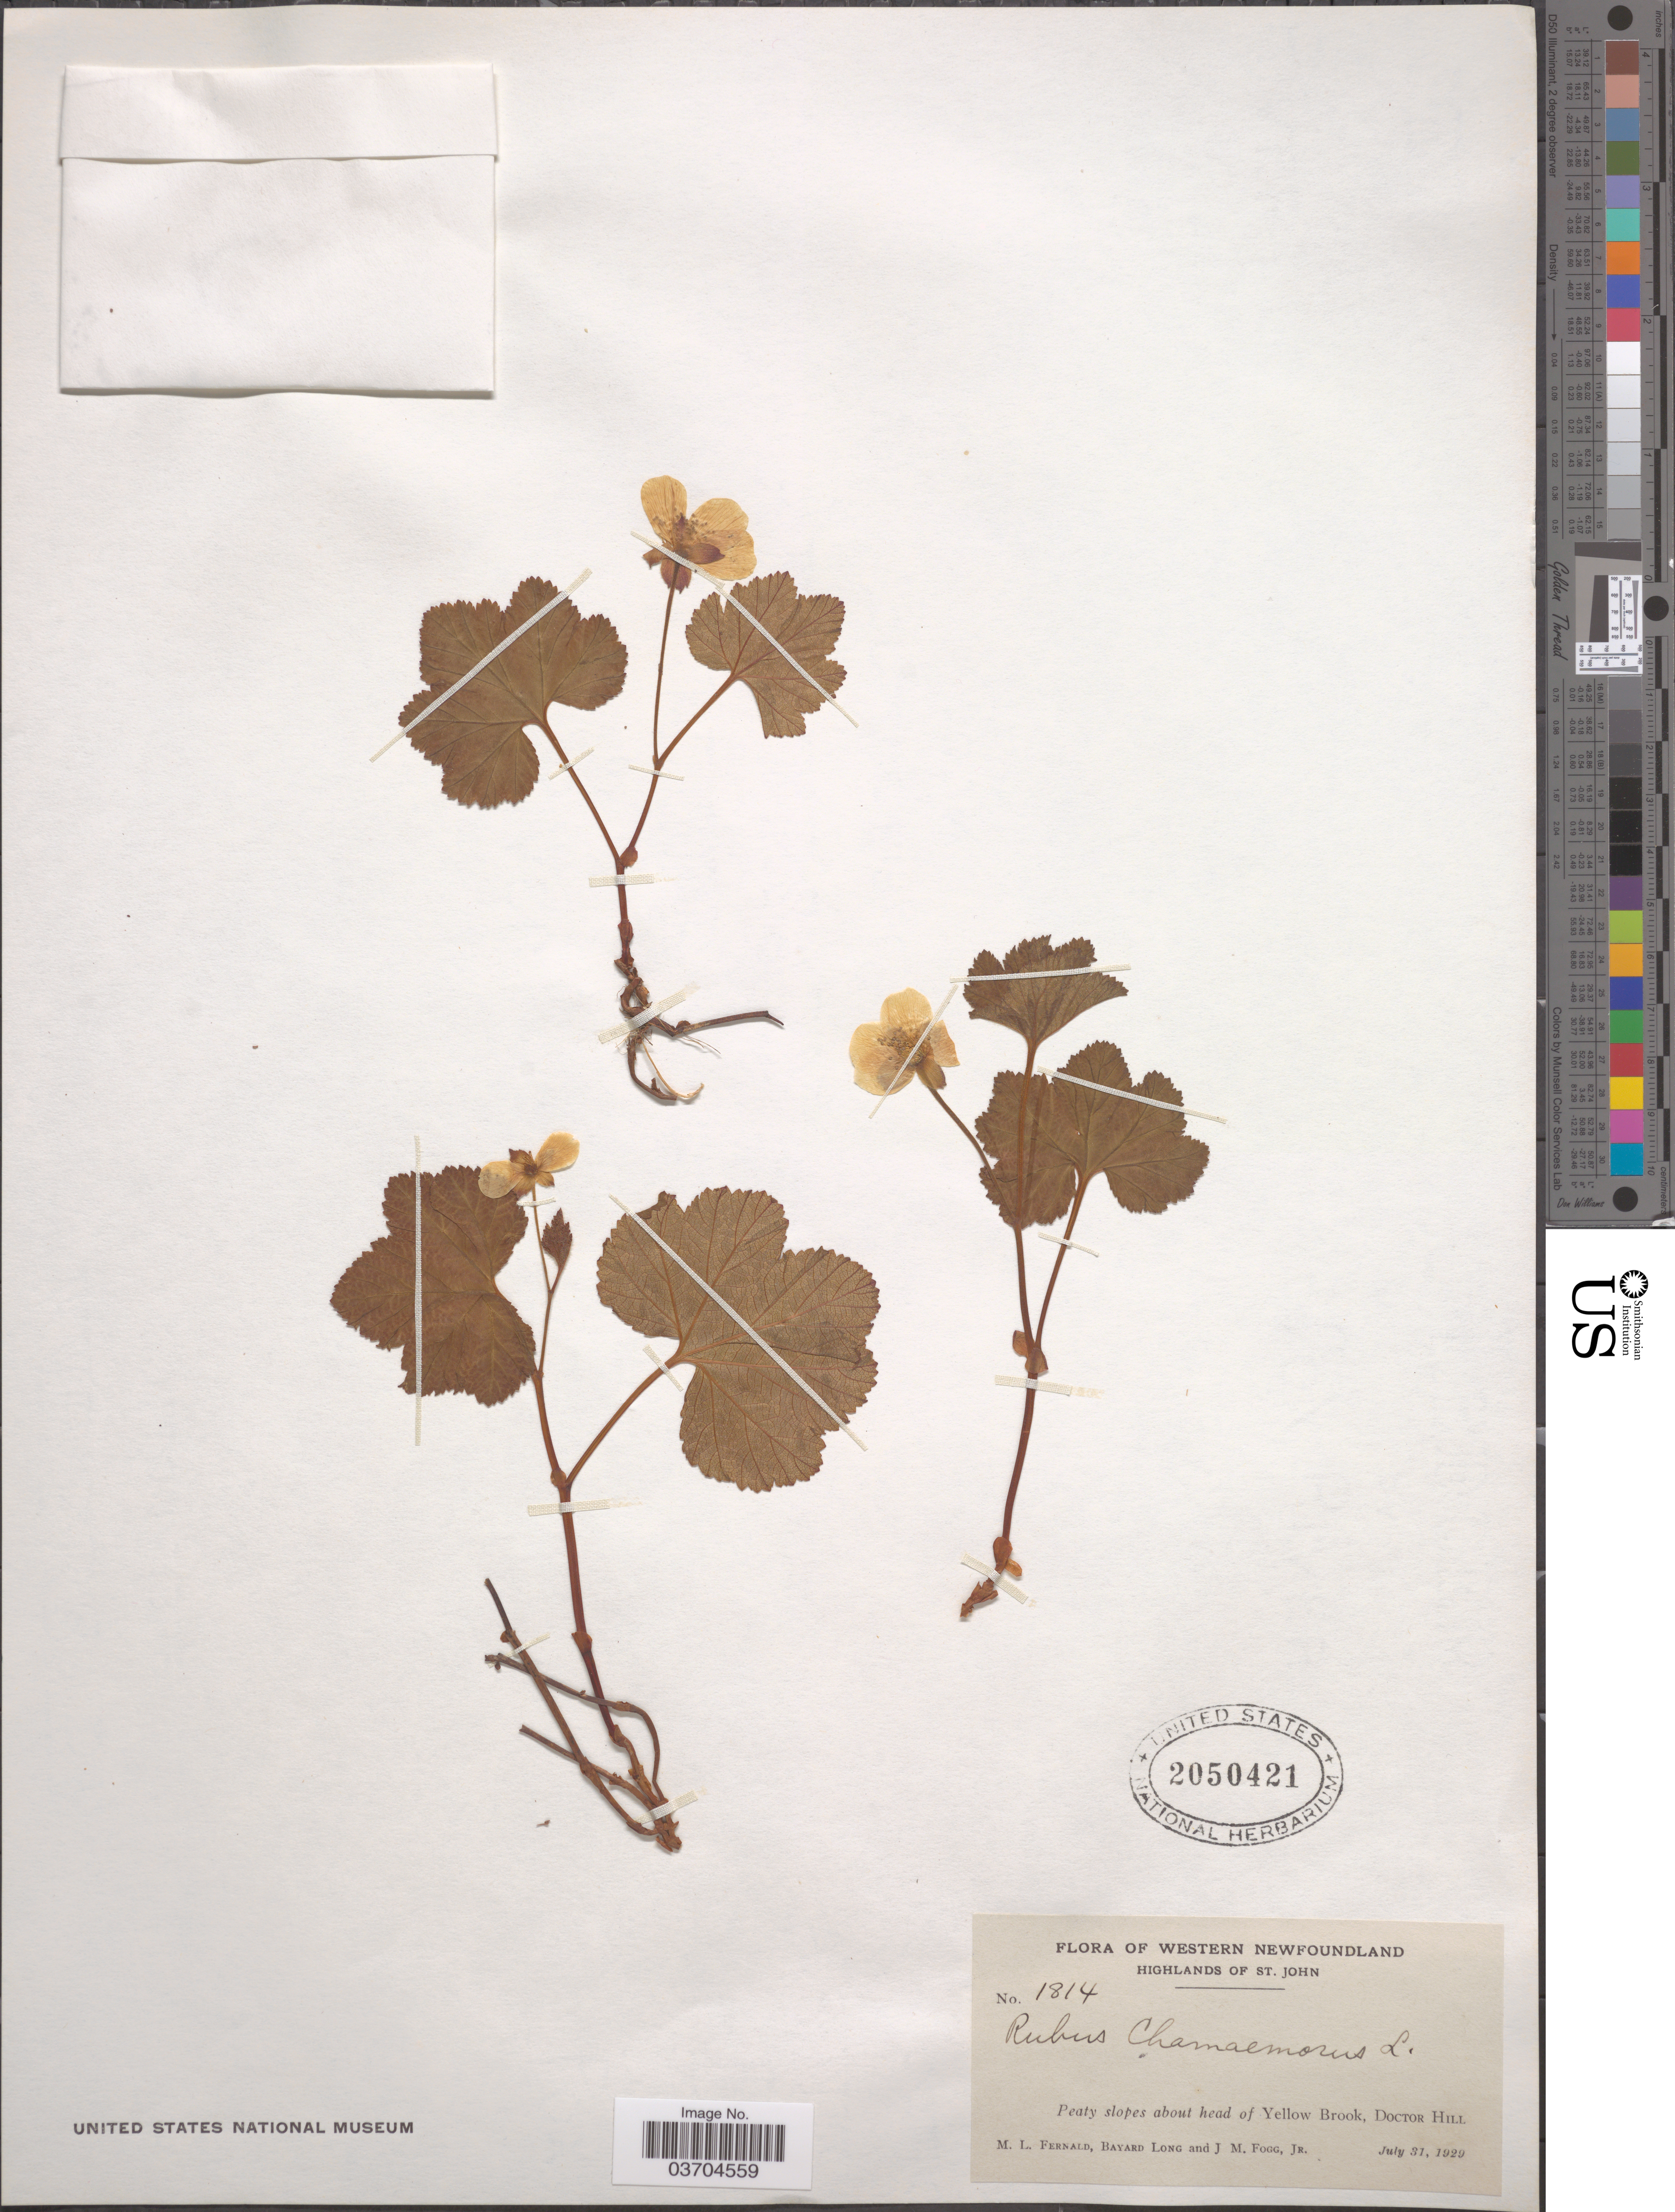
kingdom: Plantae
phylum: Tracheophyta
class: Magnoliopsida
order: Rosales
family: Rosaceae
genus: Rubus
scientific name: Rubus chamaemorus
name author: L.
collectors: M. L. Fernald, B. Long & J. Fogg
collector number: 1814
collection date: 1929-07-31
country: Canada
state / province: Newfoundland and Labrador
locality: Western Newfoundland. Highlands of St. John. Peaty slopes about head of Yellow Brook, Doctor Hill.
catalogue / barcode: US 2050421